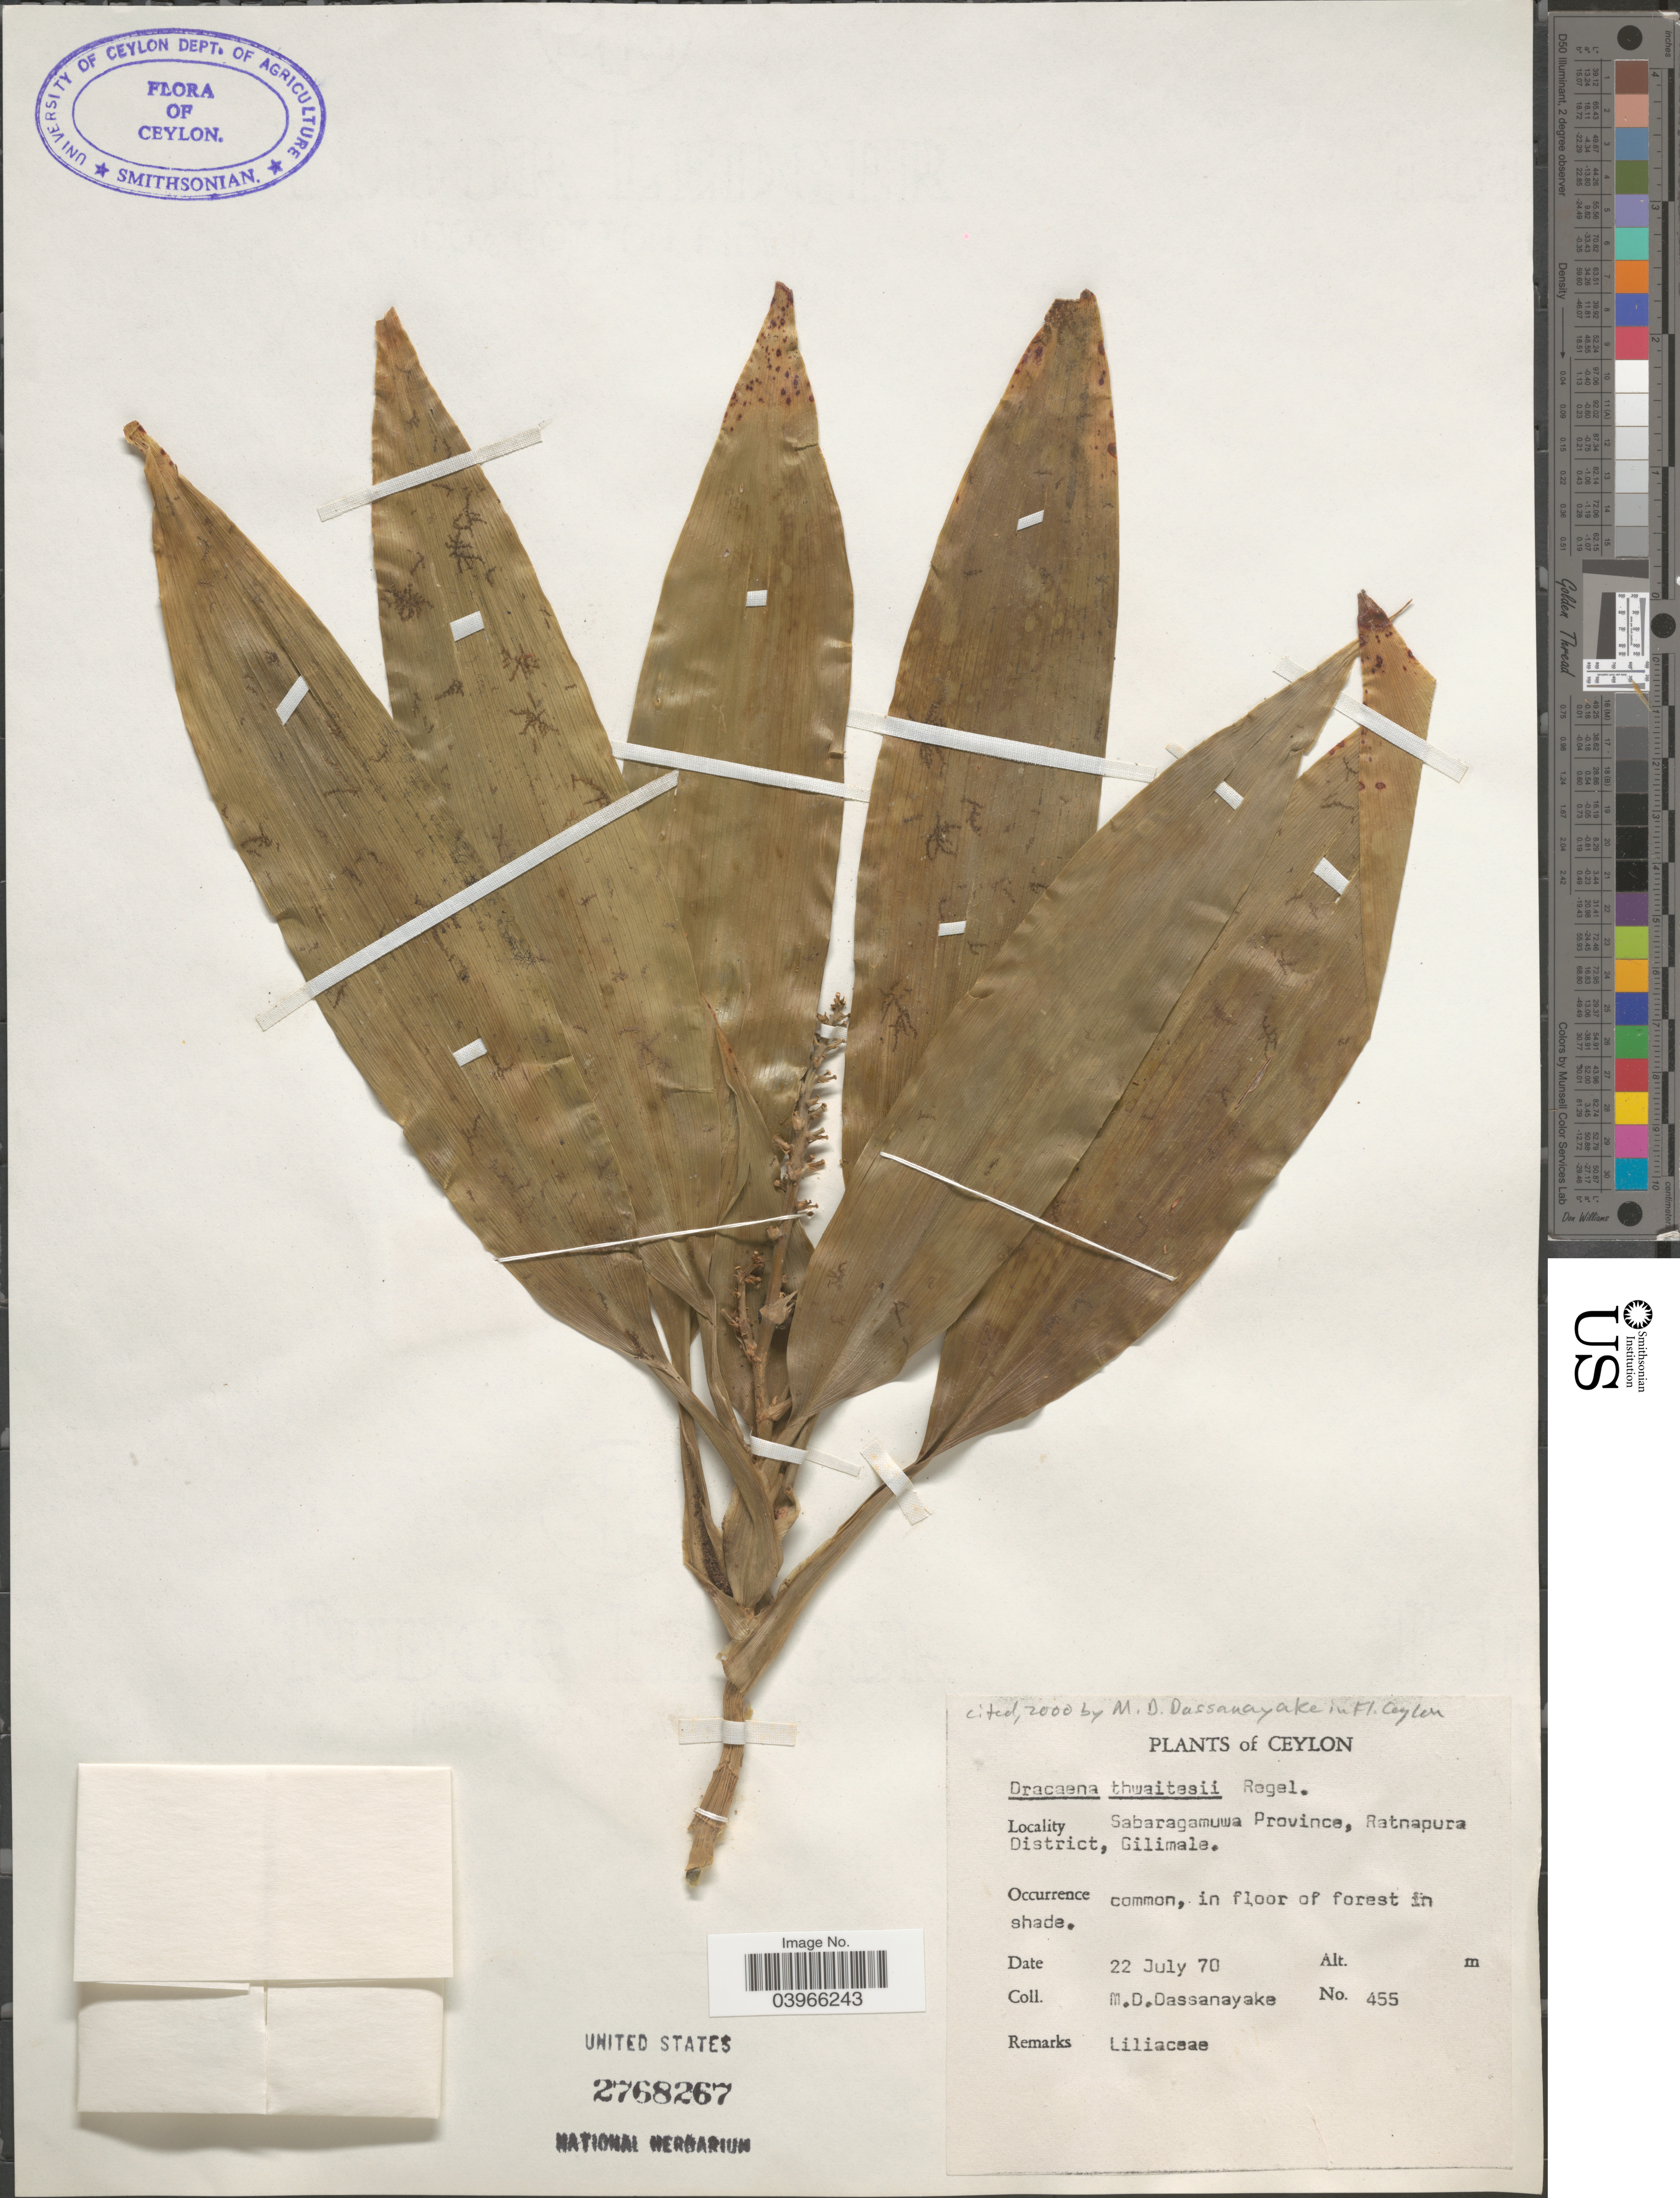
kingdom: Plantae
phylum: Tracheophyta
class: Liliopsida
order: Asparagales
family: Asparagaceae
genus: Dracaena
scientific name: Dracaena thwaitesii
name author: Regel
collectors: M. D. Dassanayake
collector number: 455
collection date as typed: Transcribed d/m/y: 22/7/70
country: Sri Lanka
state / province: Sabaragamuwa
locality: Ceylon. Ratnapura District, Gilimale.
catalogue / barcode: US 2768267